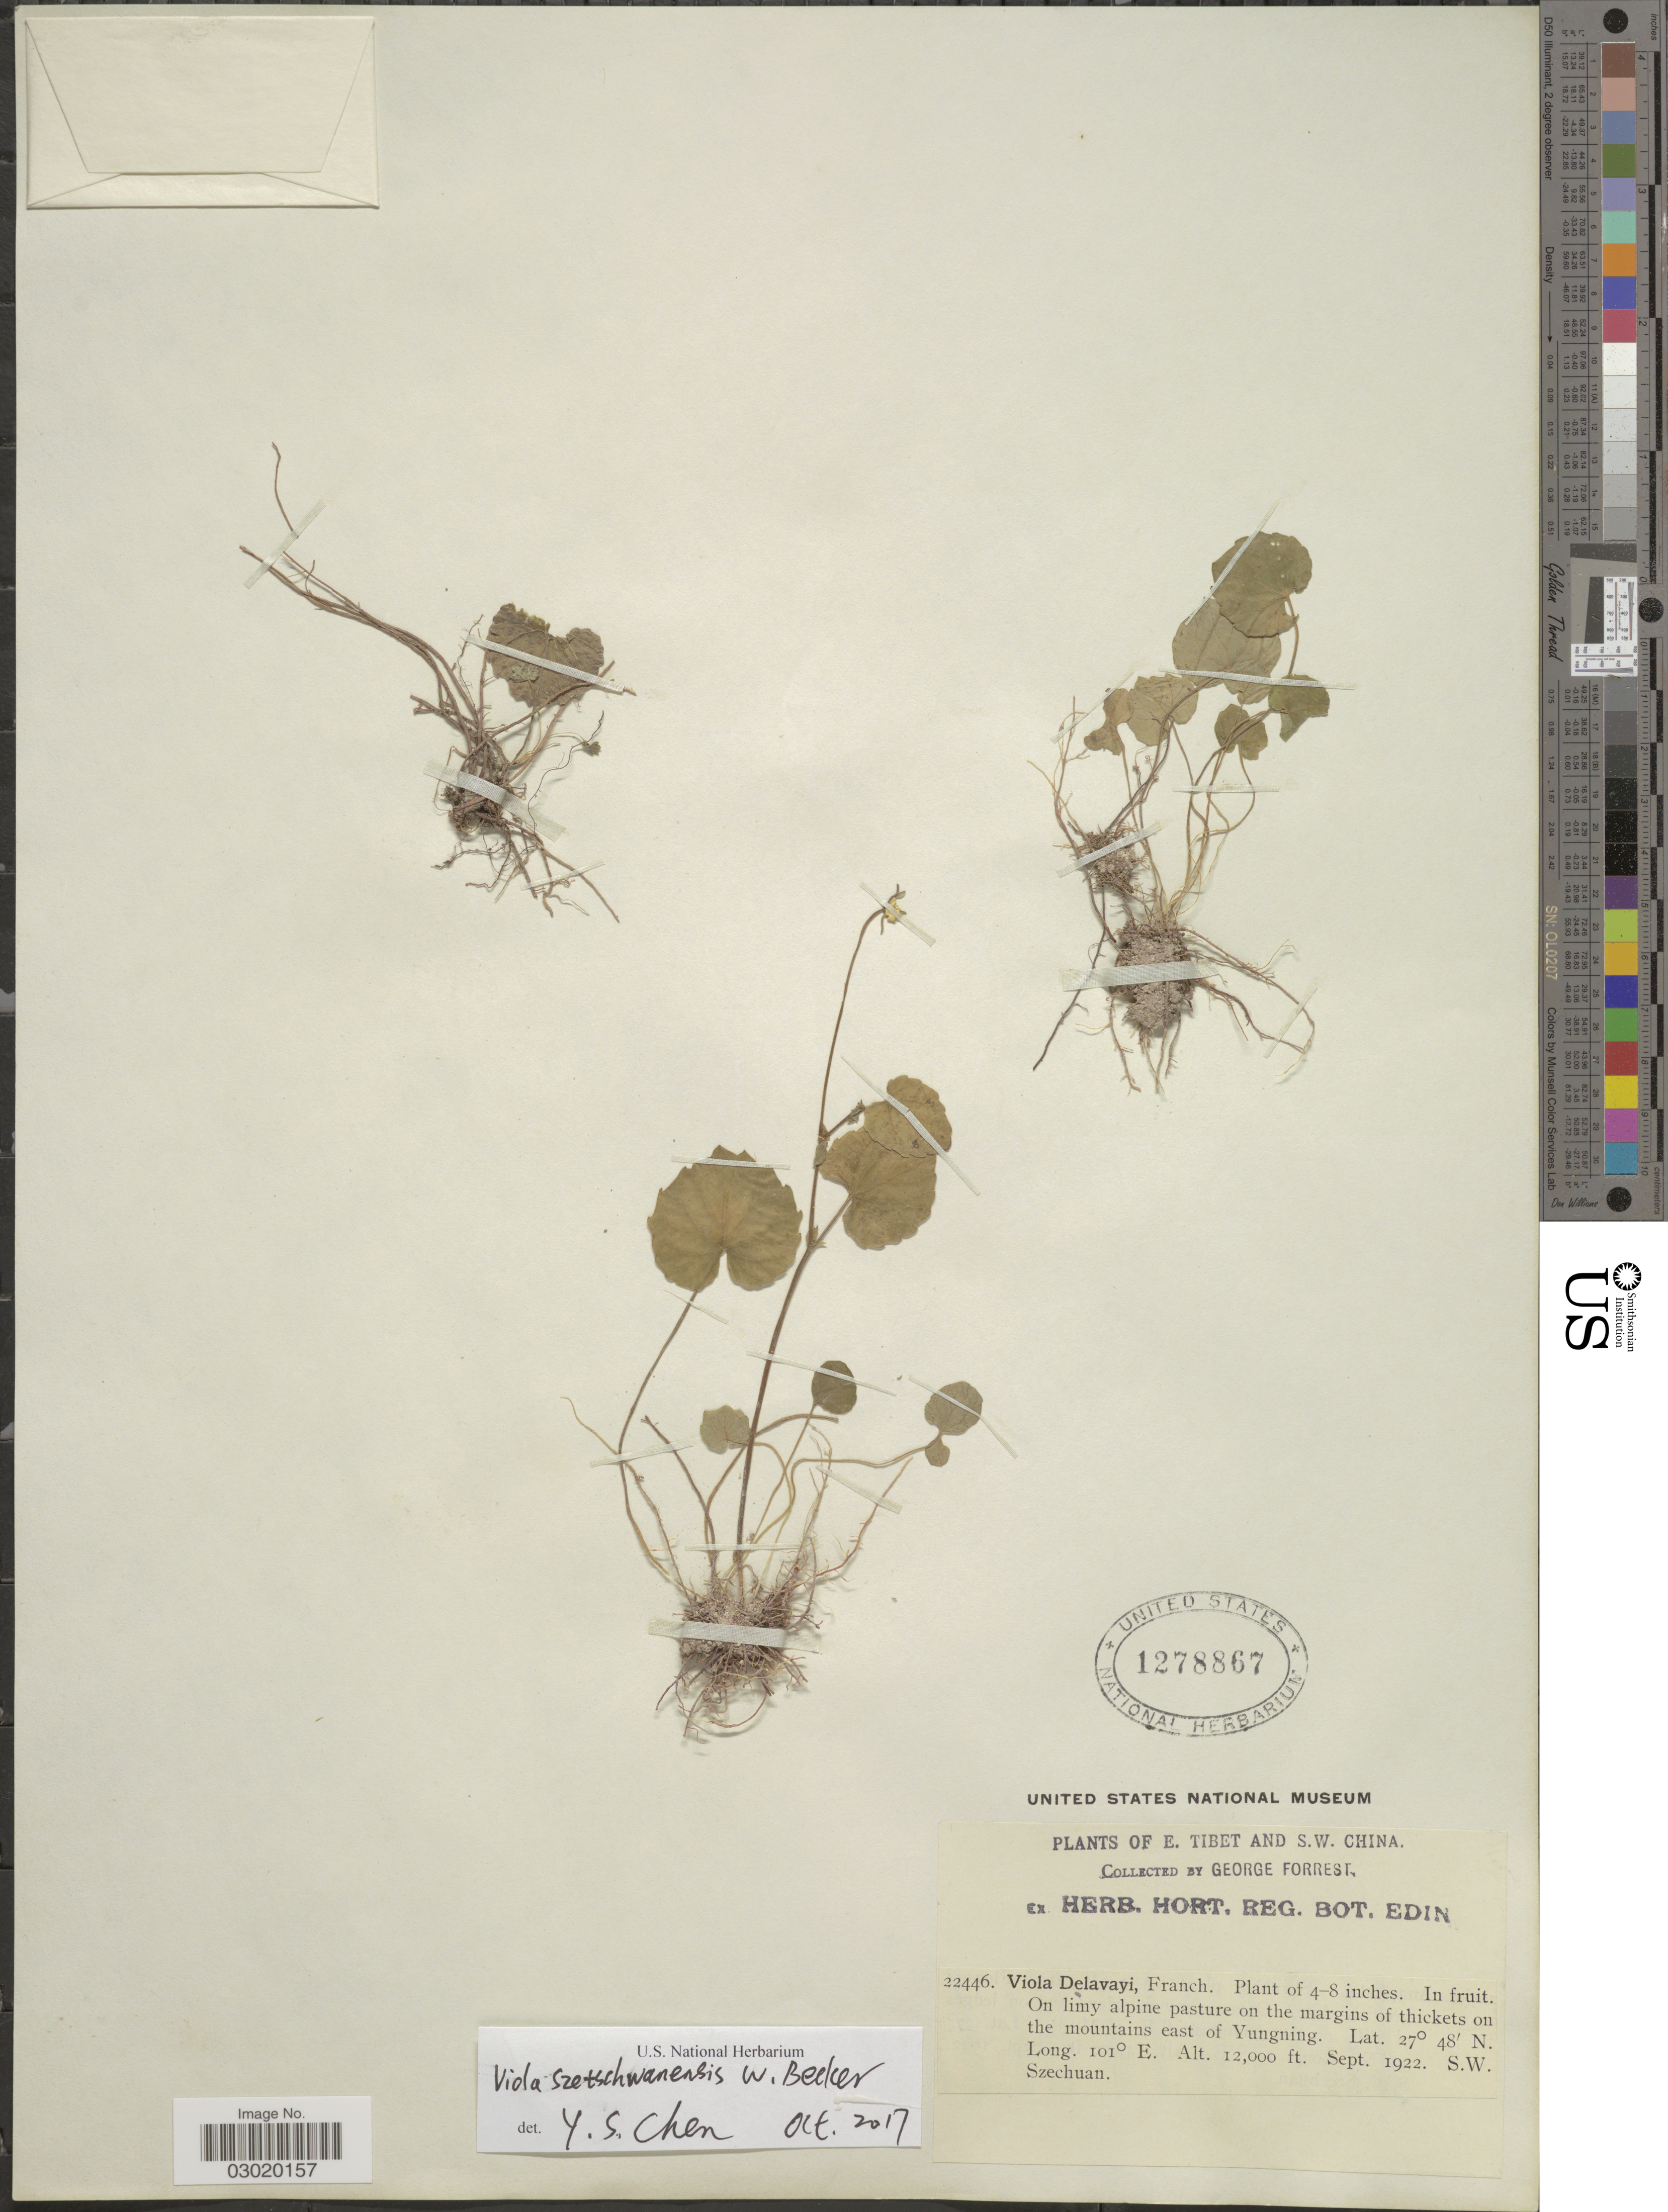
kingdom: Plantae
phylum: Tracheophyta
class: Magnoliopsida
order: Malpighiales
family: Violaceae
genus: Viola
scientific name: Viola szetschwanensis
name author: W. Becker & H. Boissieu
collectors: G. Forrest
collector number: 22446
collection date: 1922-09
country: China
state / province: Sichuan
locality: On the mountains east of Yungning, S.W. Szechuan, E. Tibet and S.W. China.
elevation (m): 3658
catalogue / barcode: US 1278867